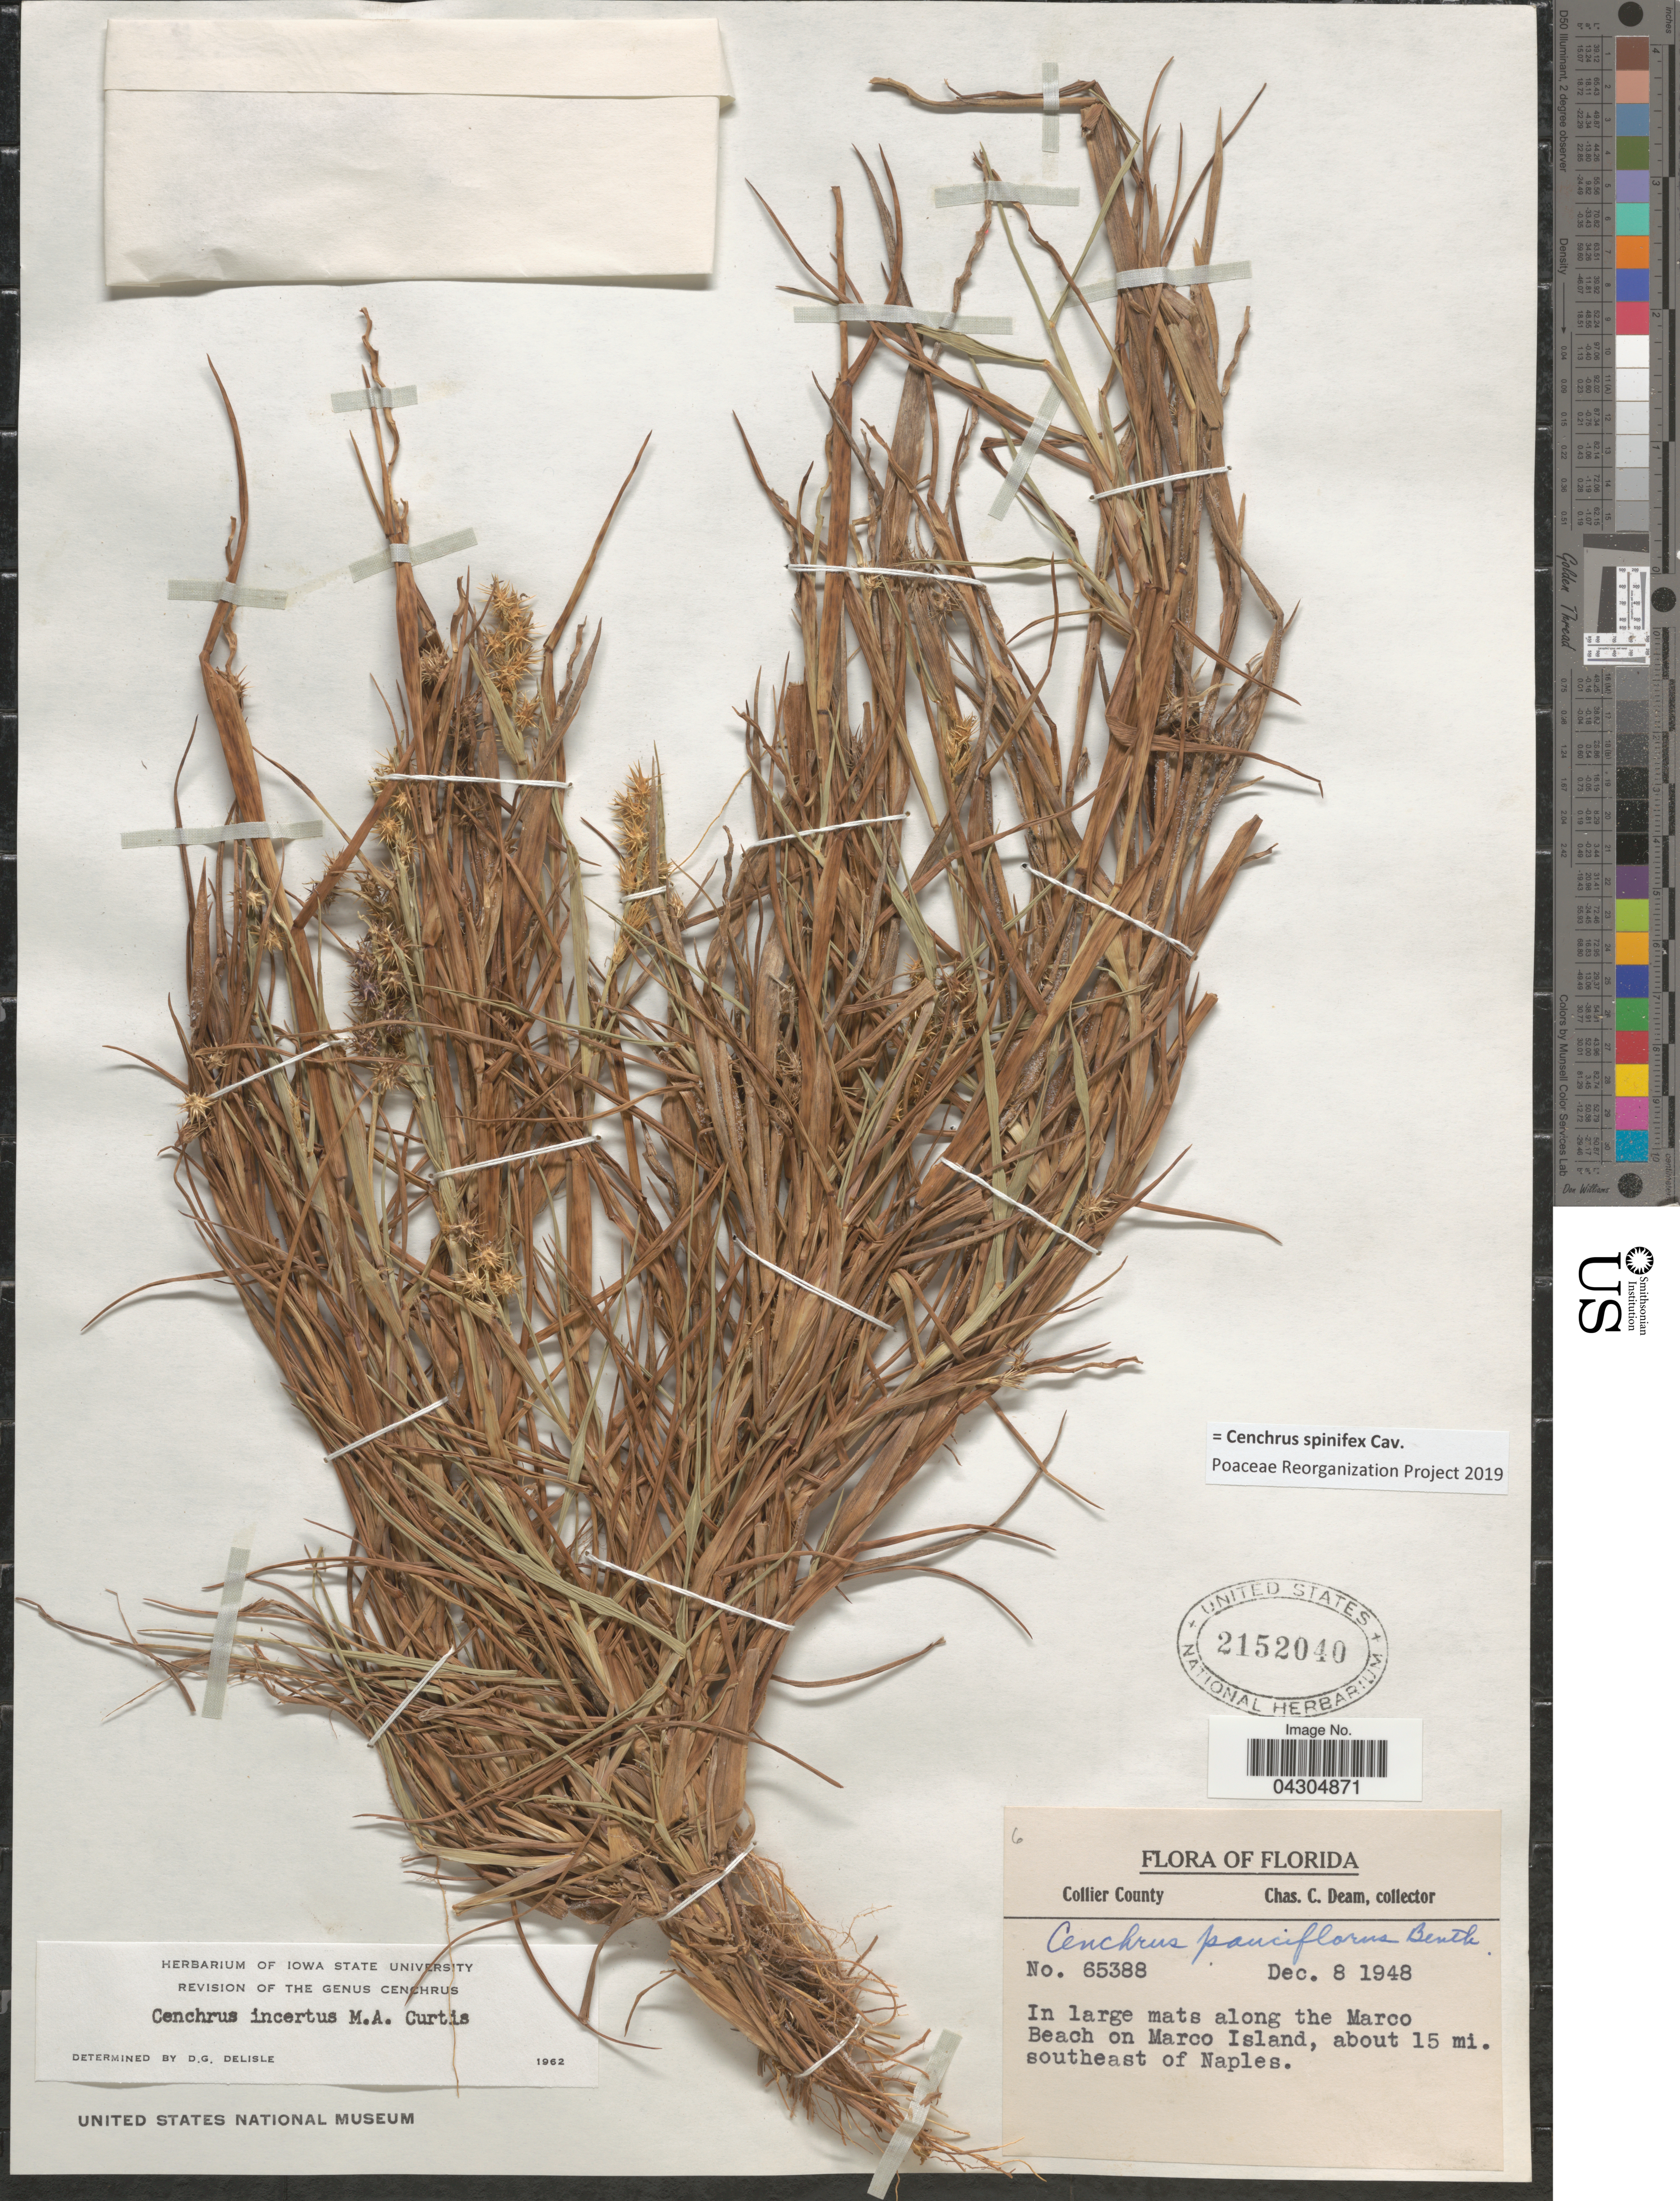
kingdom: Plantae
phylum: Tracheophyta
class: Liliopsida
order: Poales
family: Poaceae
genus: Cenchrus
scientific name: Cenchrus spinifex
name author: Cav.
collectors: C. C. Deam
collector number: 65388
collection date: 1948-12-08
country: United States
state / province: Florida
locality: Collier County. In large mats along the Marco Beach on Marco Island, about 15 mi. southeast of Naples.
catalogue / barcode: US 2152040